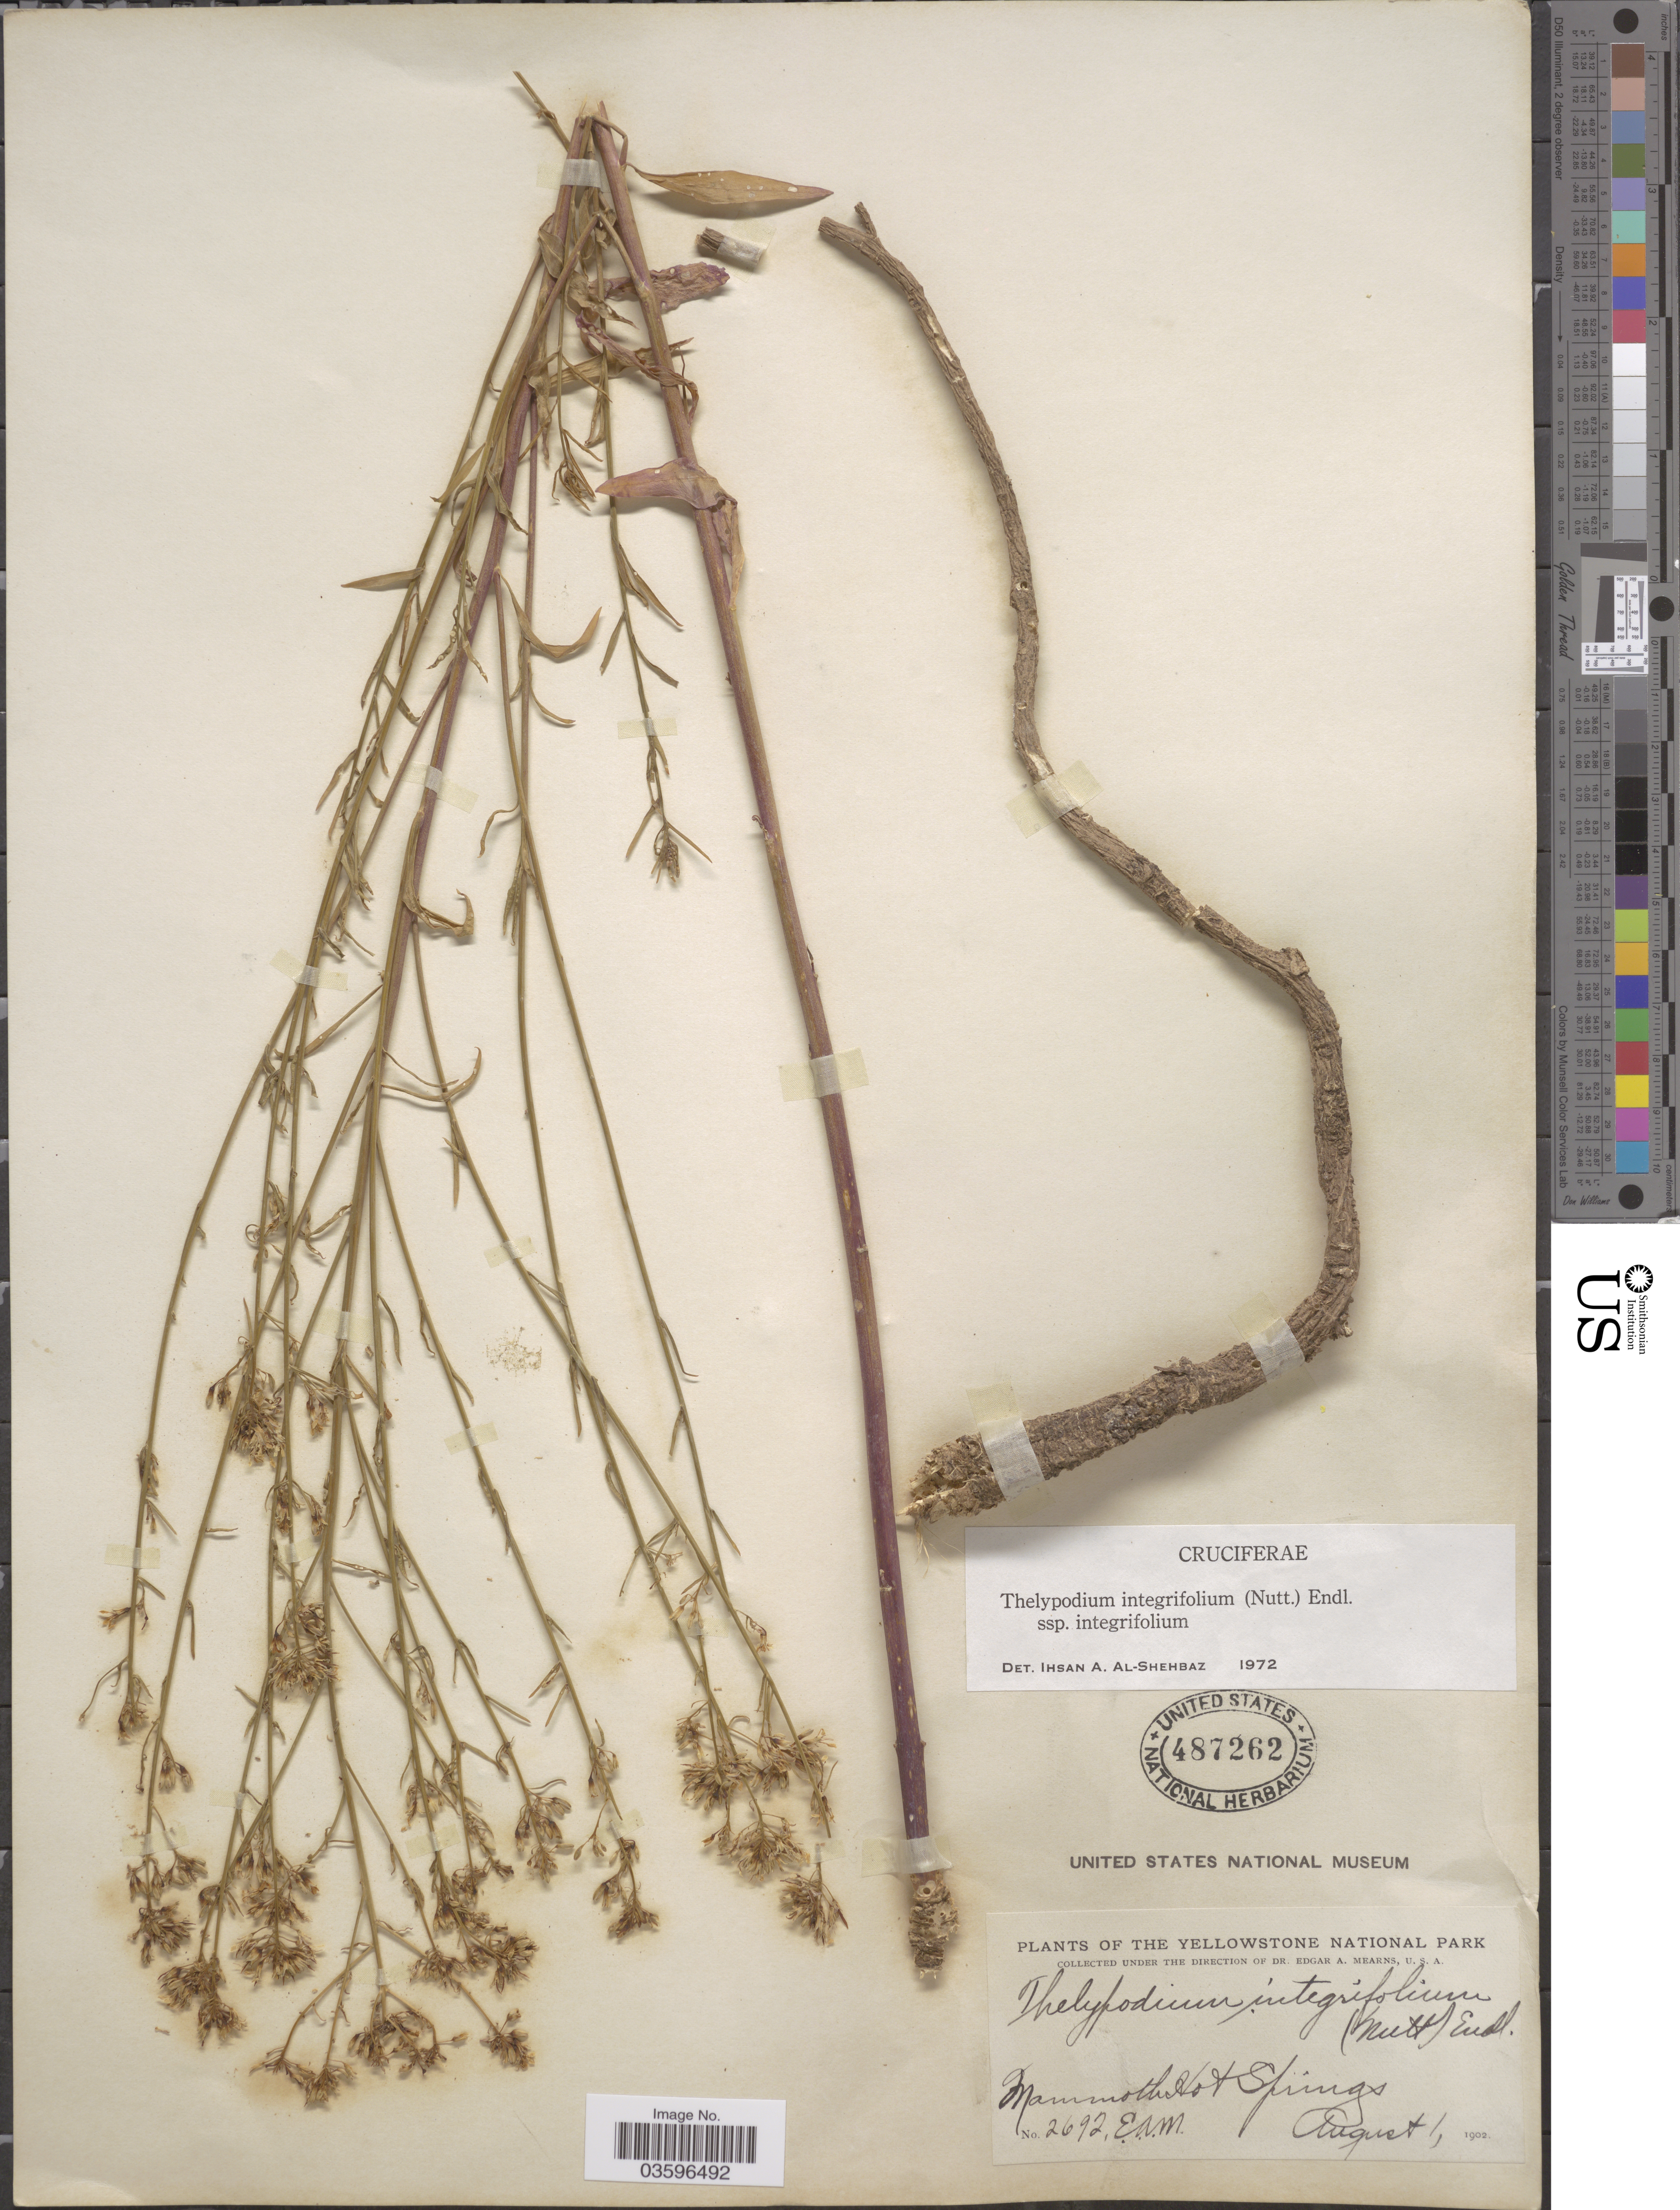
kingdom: Plantae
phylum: Tracheophyta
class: Magnoliopsida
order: Brassicales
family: Brassicaceae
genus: Thelypodium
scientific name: Thelypodium integrifolium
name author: (Nutt.) Endl.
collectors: E. A. Mearns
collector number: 2692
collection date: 1902-08-01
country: United States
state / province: Wyoming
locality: The Yellowstone National Park. Mammoth Hot Springs.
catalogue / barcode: US 487262